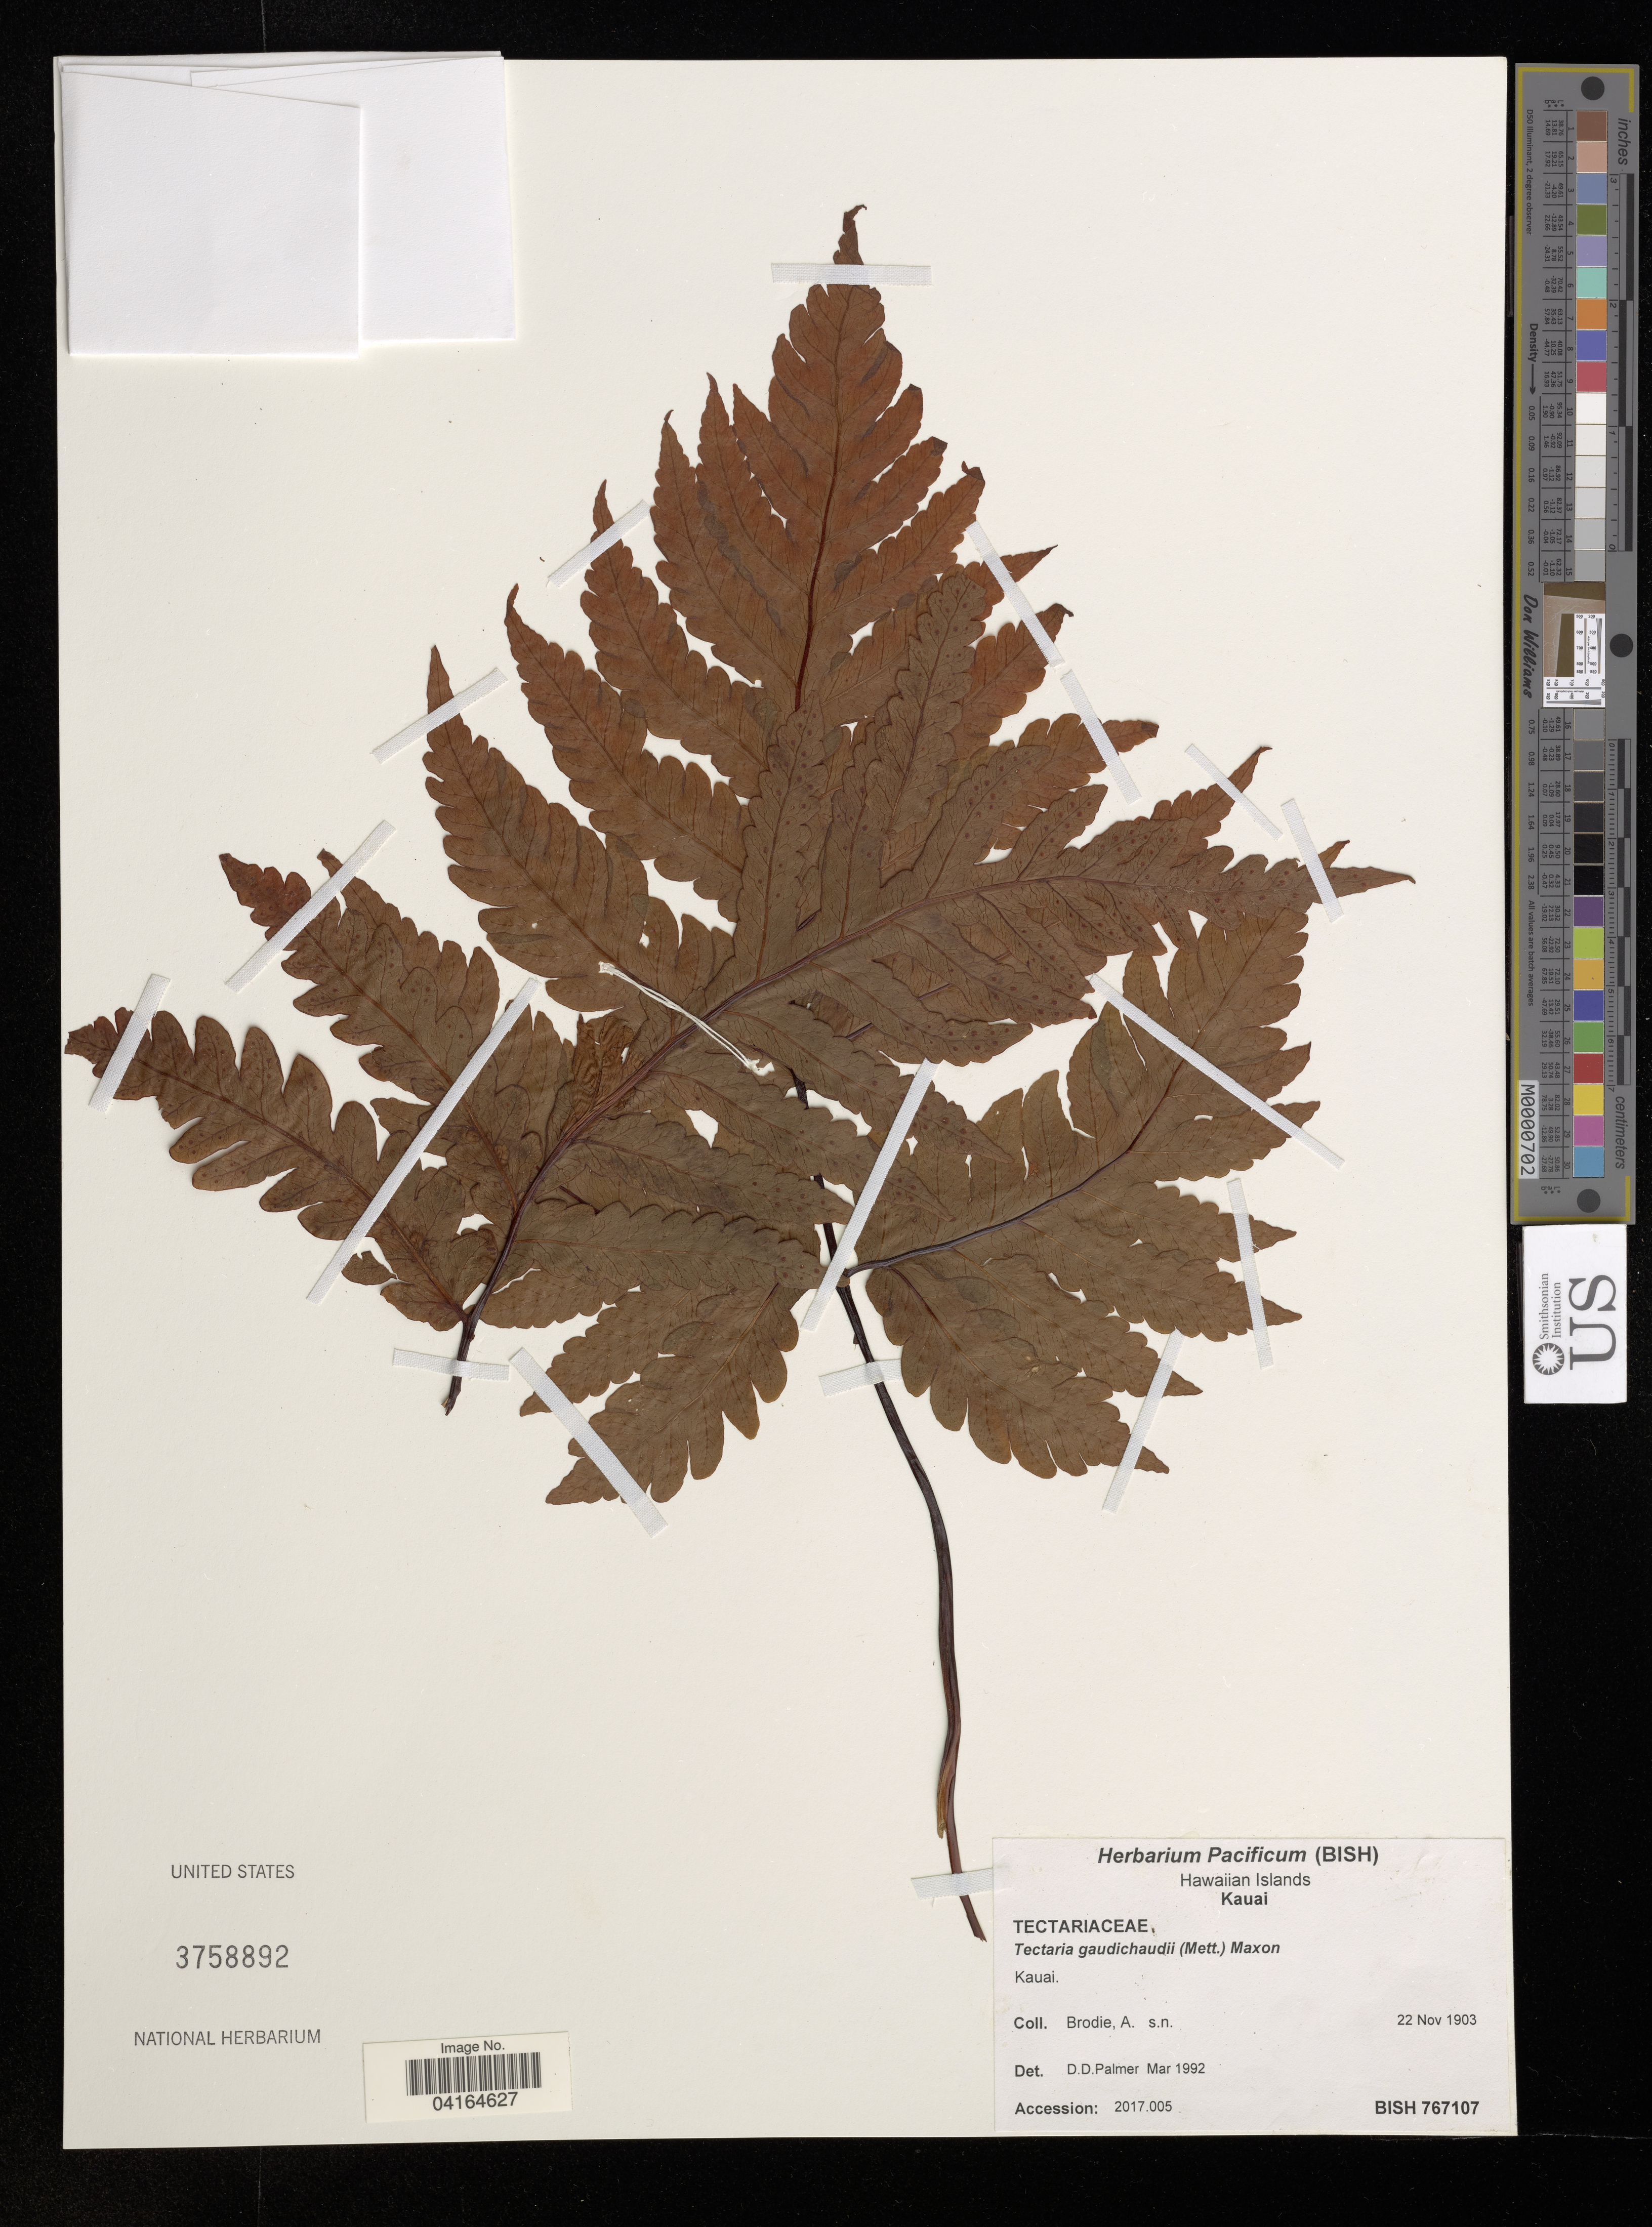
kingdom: Plantae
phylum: Tracheophyta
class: Polypodiopsida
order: Polypodiales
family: Tectariaceae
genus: Tectaria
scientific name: Tectaria gaudichaudii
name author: (Mett.) Maxon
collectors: A. Brodie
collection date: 1903-11-22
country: United States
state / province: Hawaii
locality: Hawaiian Islands. Kauai. Kauai.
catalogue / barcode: US 3758892